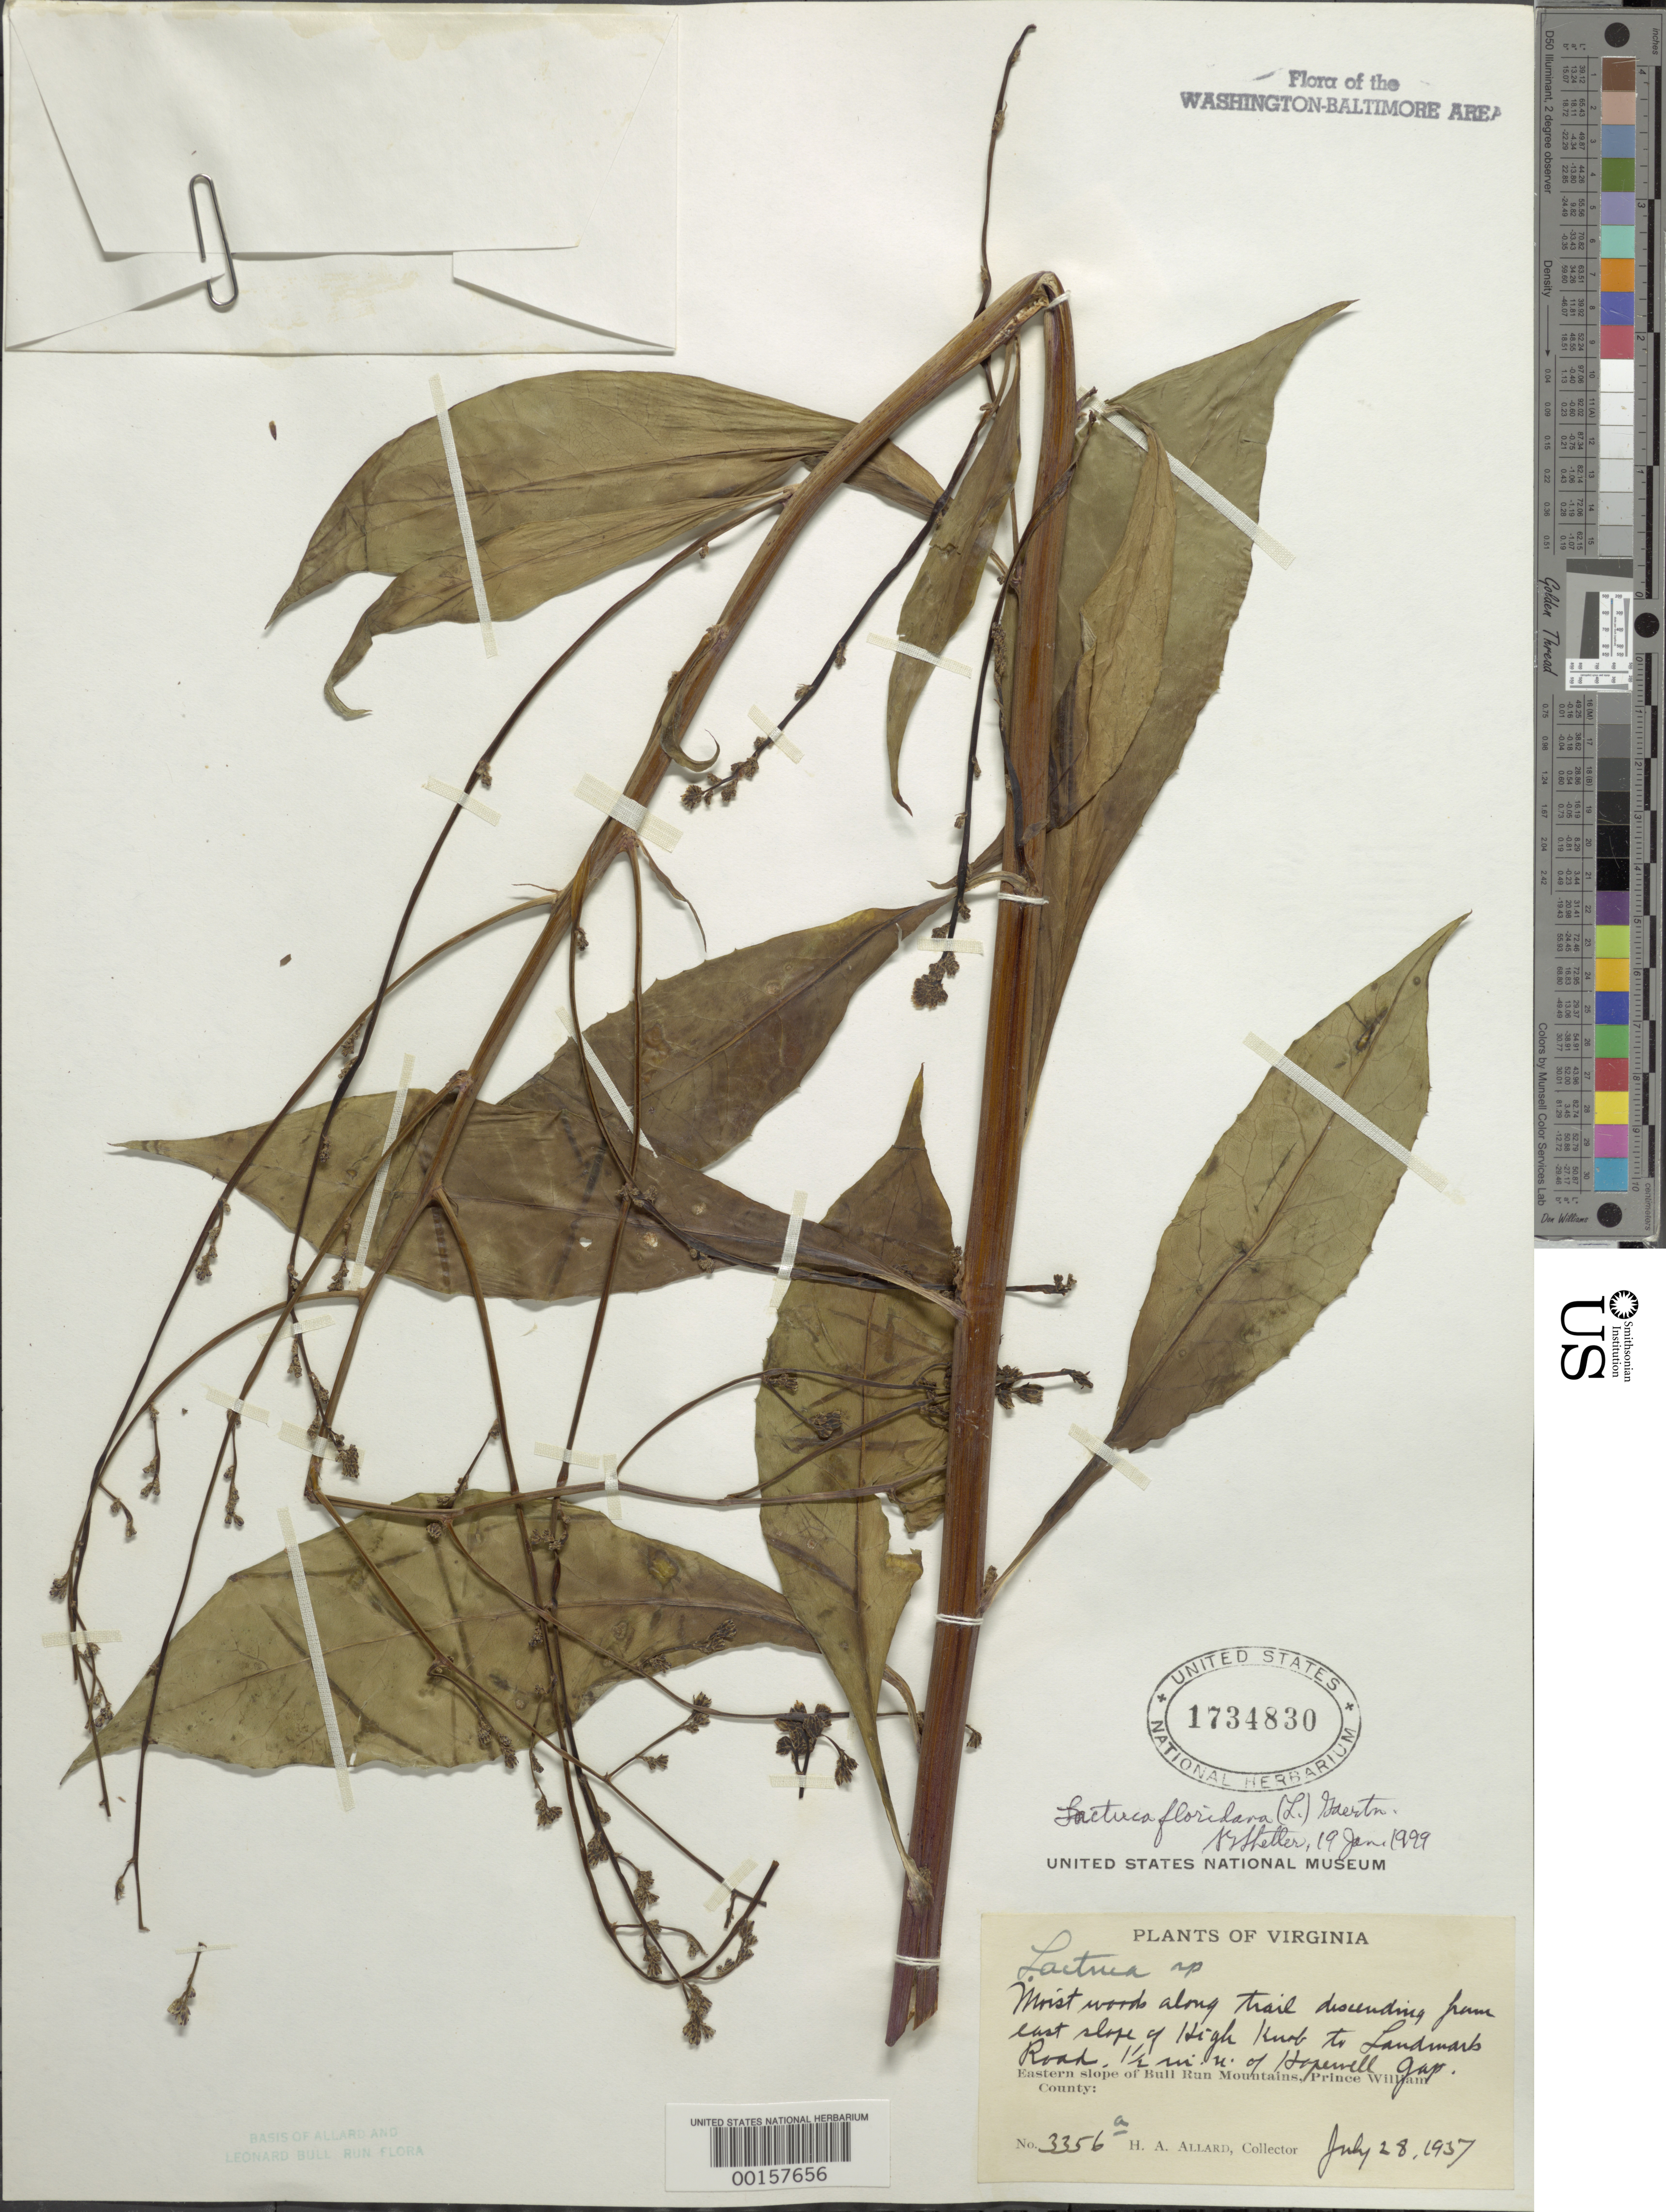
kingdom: Plantae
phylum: Tracheophyta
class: Magnoliopsida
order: Asterales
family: Asteraceae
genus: Lactuca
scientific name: Lactuca floridana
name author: (L.) Gaertn.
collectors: H. A. Allard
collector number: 3356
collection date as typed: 28 Jul 1937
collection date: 1937-07-28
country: United States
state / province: Virginia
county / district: Prince William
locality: North of Hopewell Gap High Knob to Landmark Road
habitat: Moist woods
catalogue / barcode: US 1734830